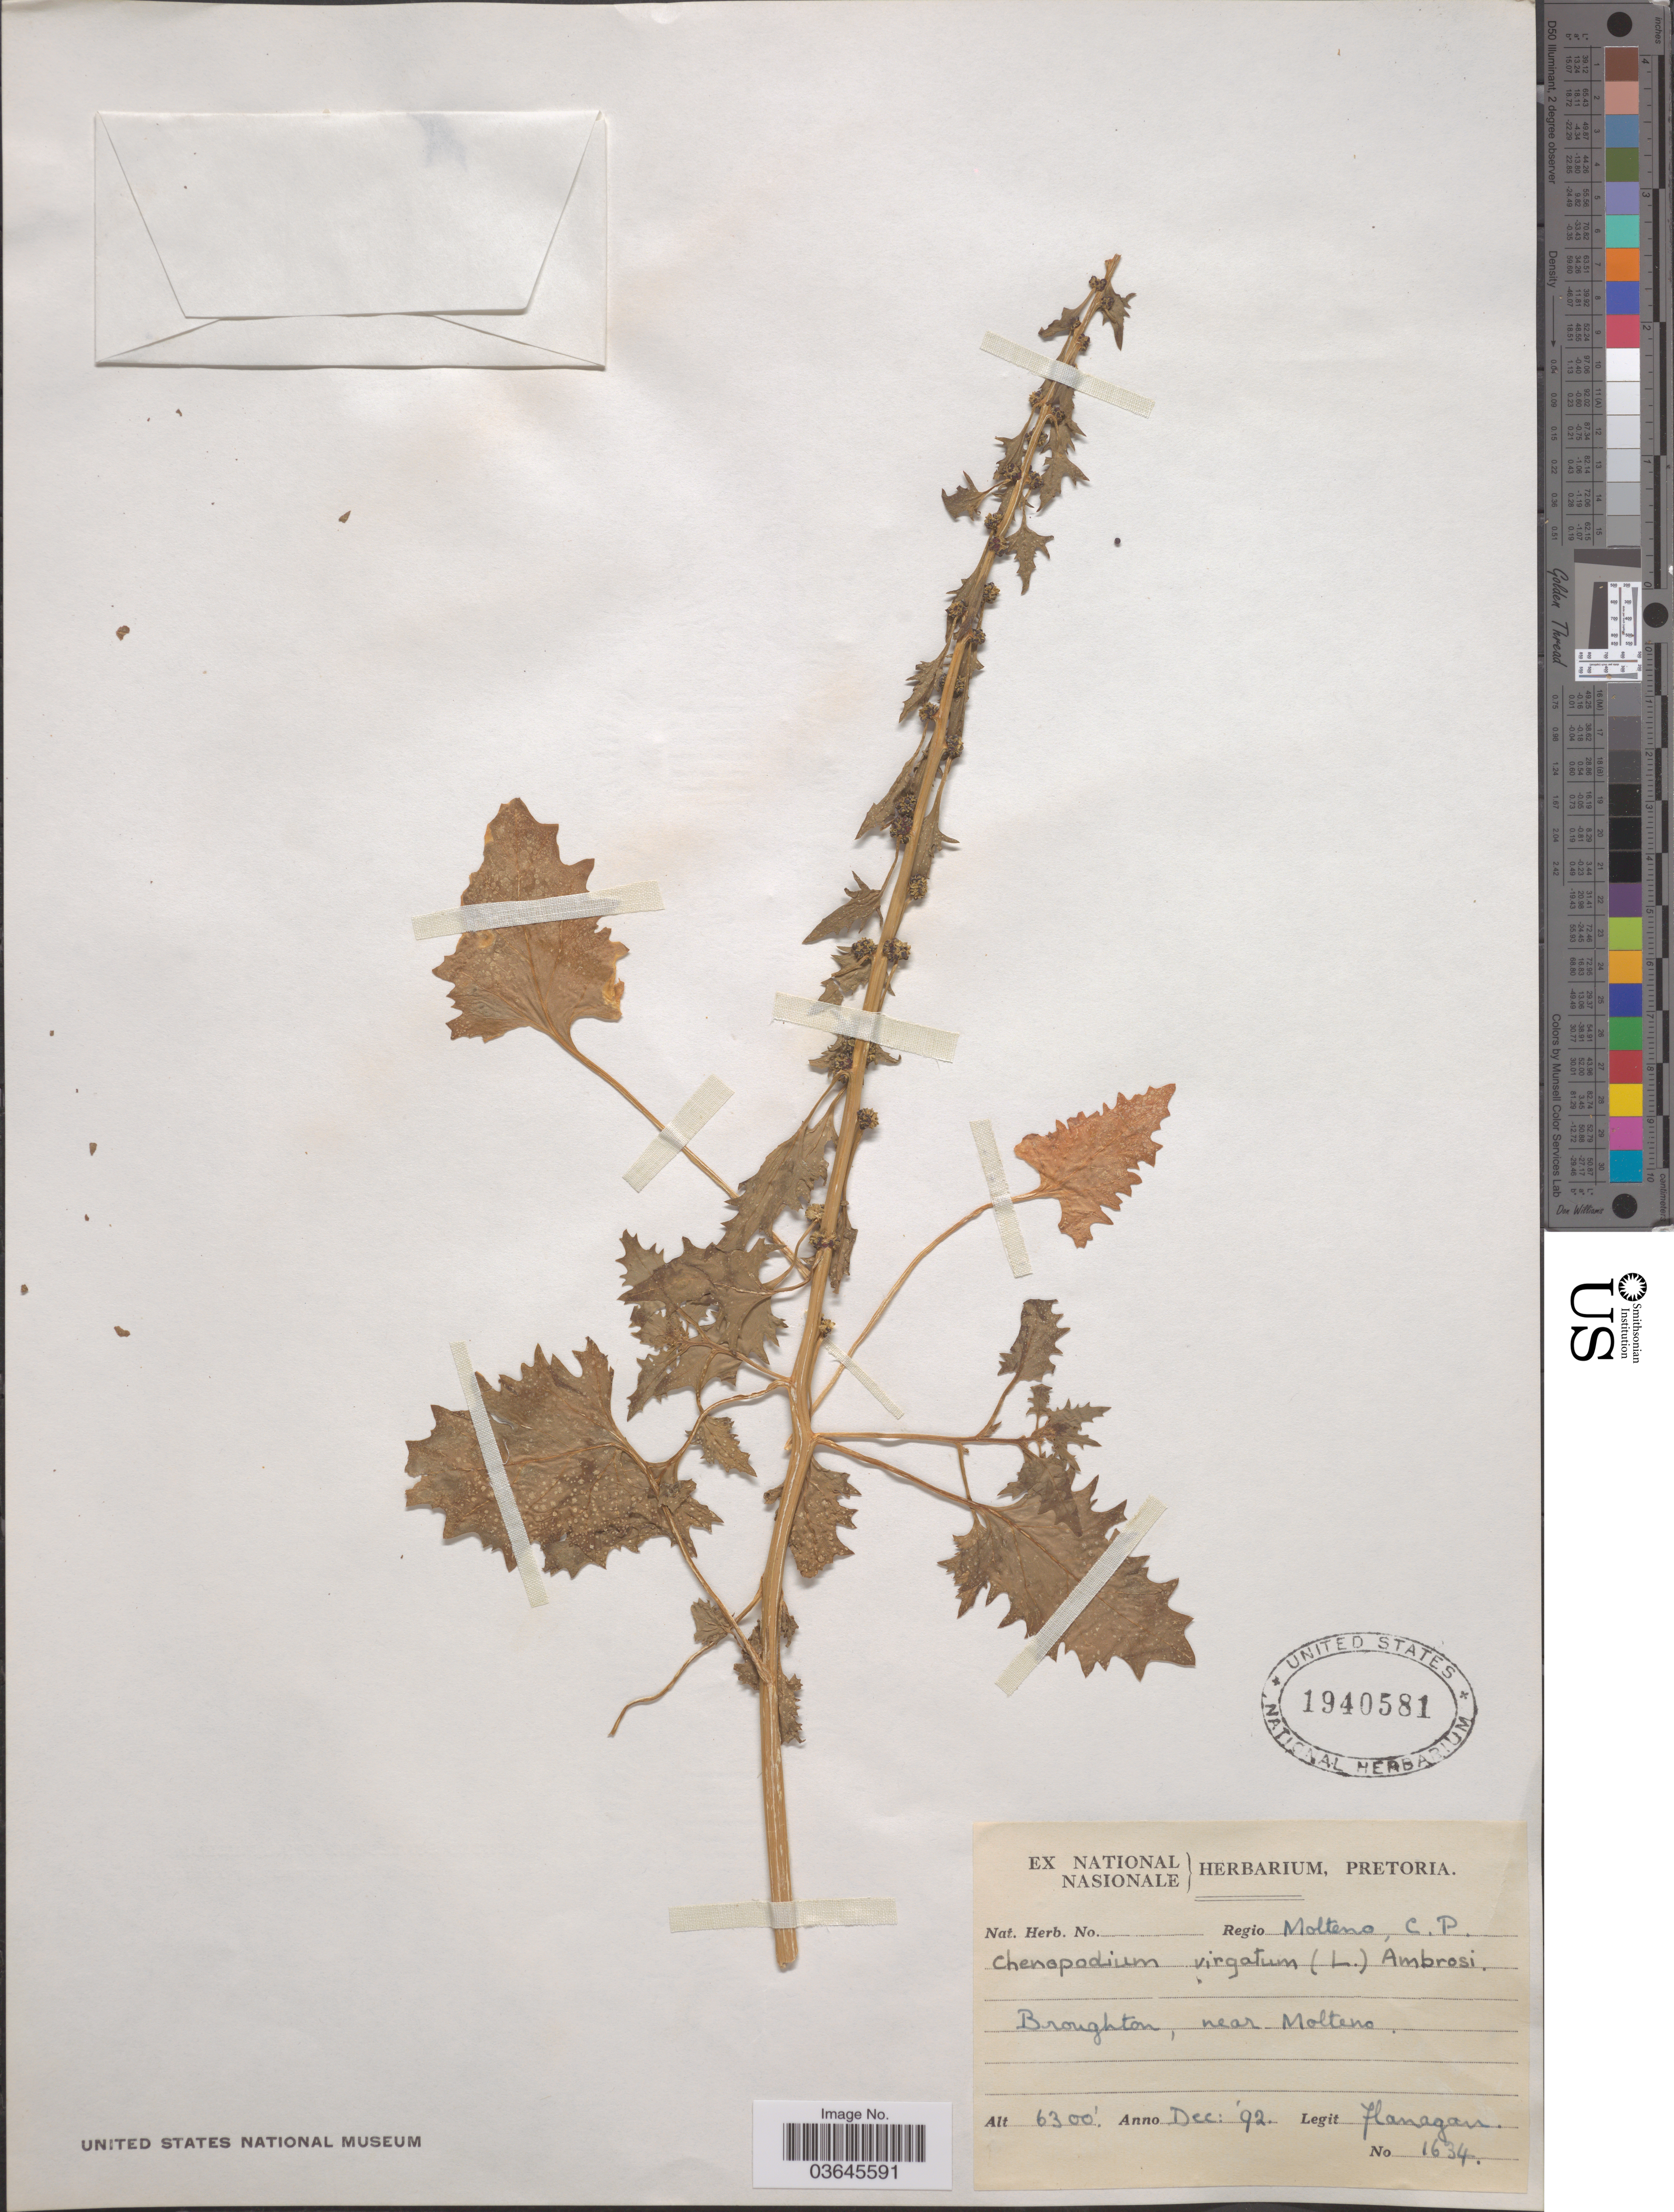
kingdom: Plantae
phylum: Tracheophyta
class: Magnoliopsida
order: Caryophyllales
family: Amaranthaceae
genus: Chenopodium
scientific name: Chenopodium virgatum Lunell, nom. illeg.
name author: Lunell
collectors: -. Flanagan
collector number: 1634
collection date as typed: Transcribed d/m/y: /12/92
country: South Africa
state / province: Eastern Cape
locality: Regio Molteno, Broughton, near Molteno.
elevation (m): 1920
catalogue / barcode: US 1940581